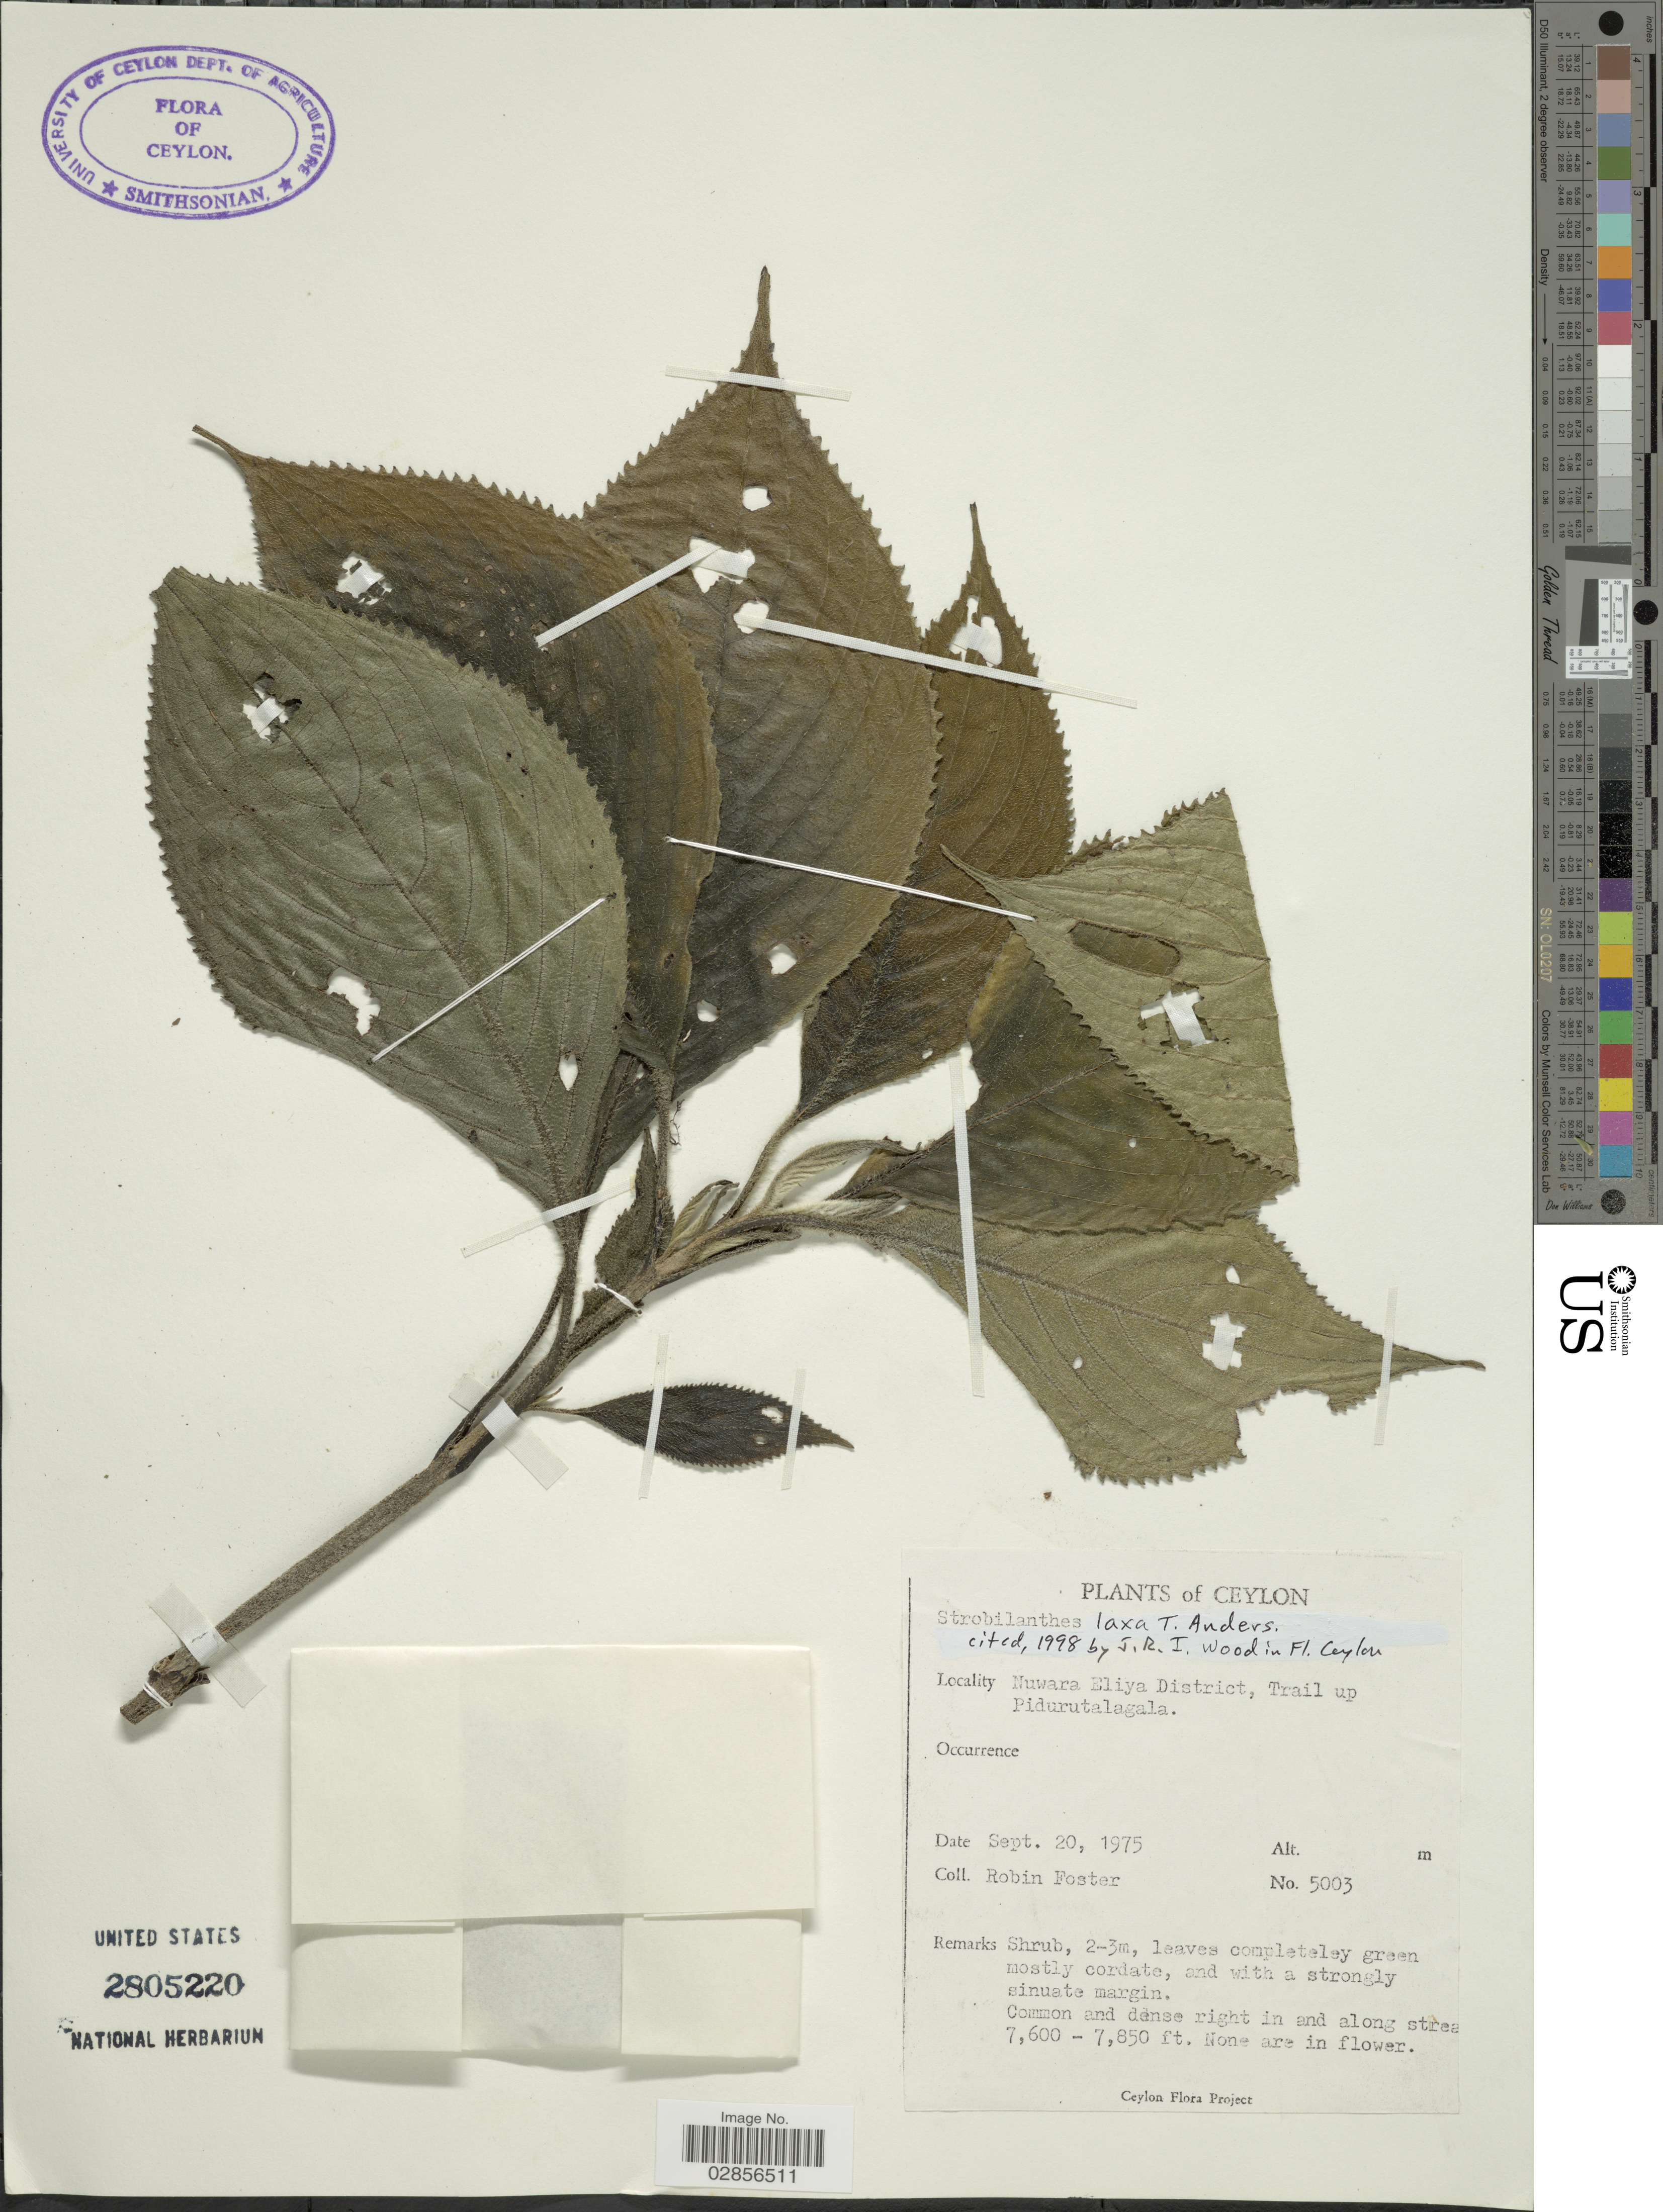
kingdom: Plantae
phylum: Tracheophyta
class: Magnoliopsida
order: Lamiales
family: Acanthaceae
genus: Strobilanthes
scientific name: Strobilanthes laxa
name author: T. Anderson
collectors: R. B. Foster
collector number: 5003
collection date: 1975-09-20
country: Sri Lanka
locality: Ceylon. Nuwara Eliya District, Trail up Pidurutalagala.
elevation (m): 2316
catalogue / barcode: US 2805220